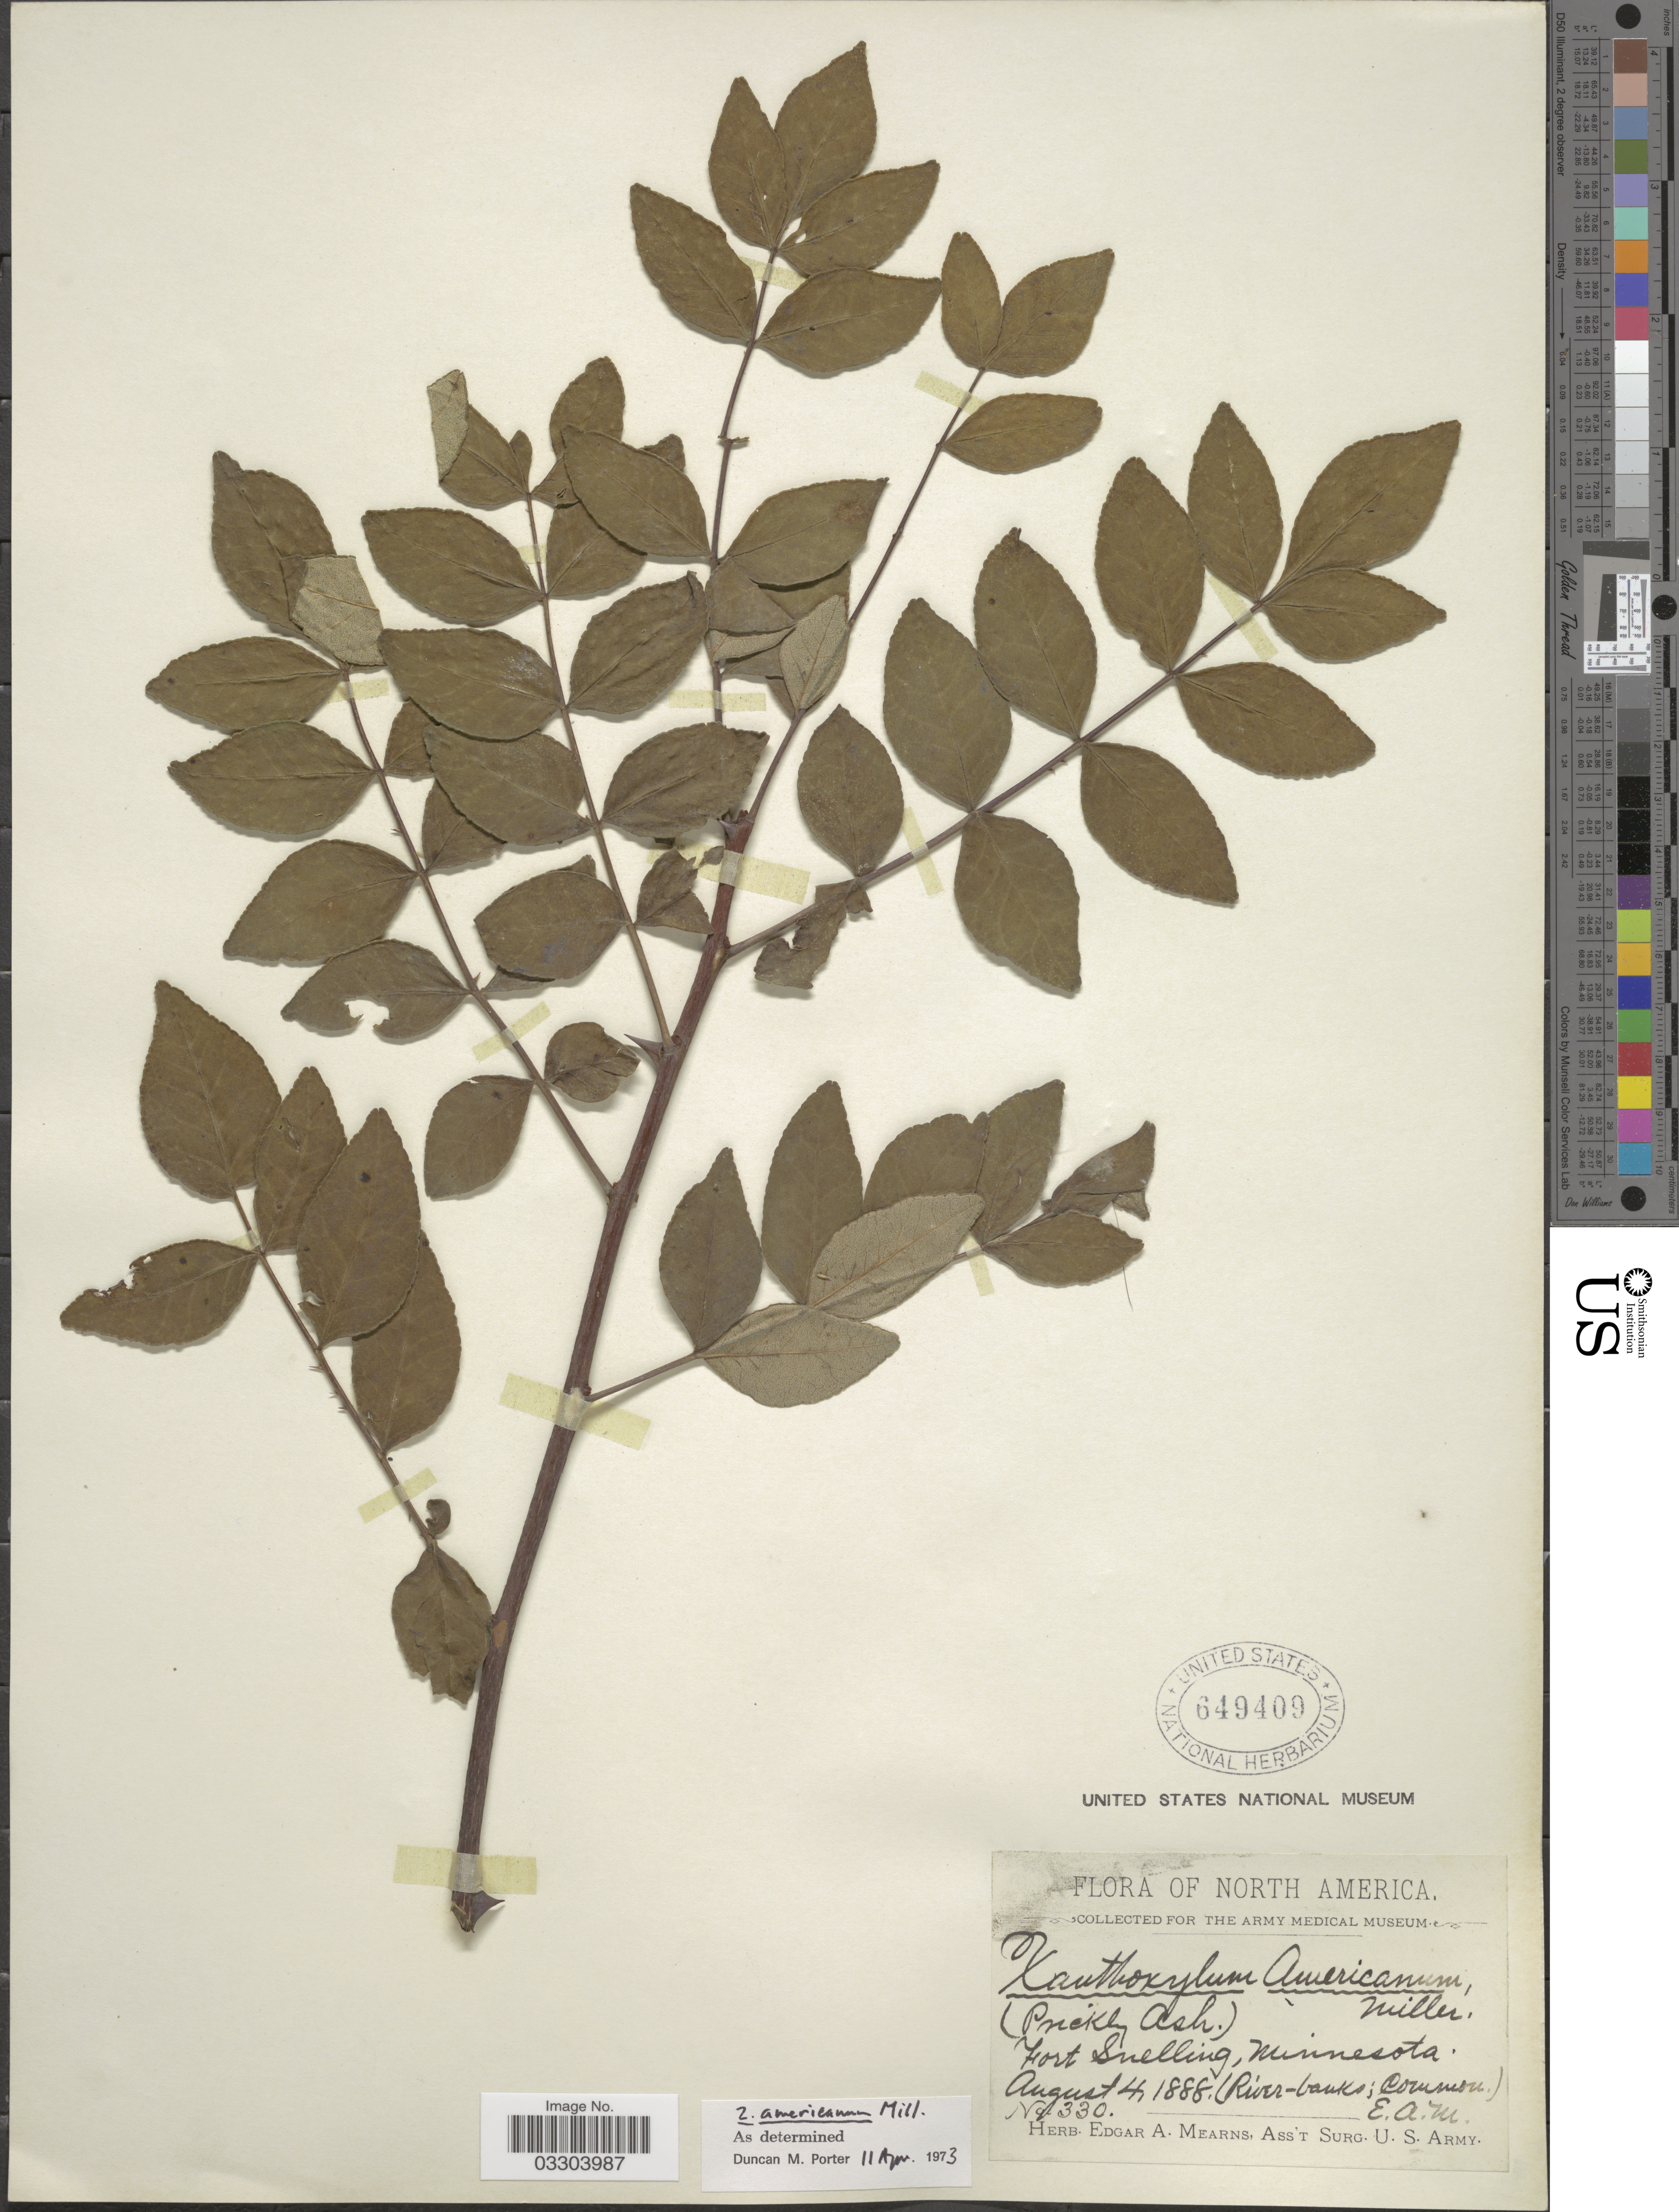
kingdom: Plantae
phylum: Tracheophyta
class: Magnoliopsida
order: Sapindales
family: Rutaceae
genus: Zanthoxylum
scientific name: Zanthoxylum americanum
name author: Mill.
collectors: E. A. Mearns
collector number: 330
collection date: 1888-08-04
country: United States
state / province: Minnesota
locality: Fort Snelling.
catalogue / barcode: US 649409